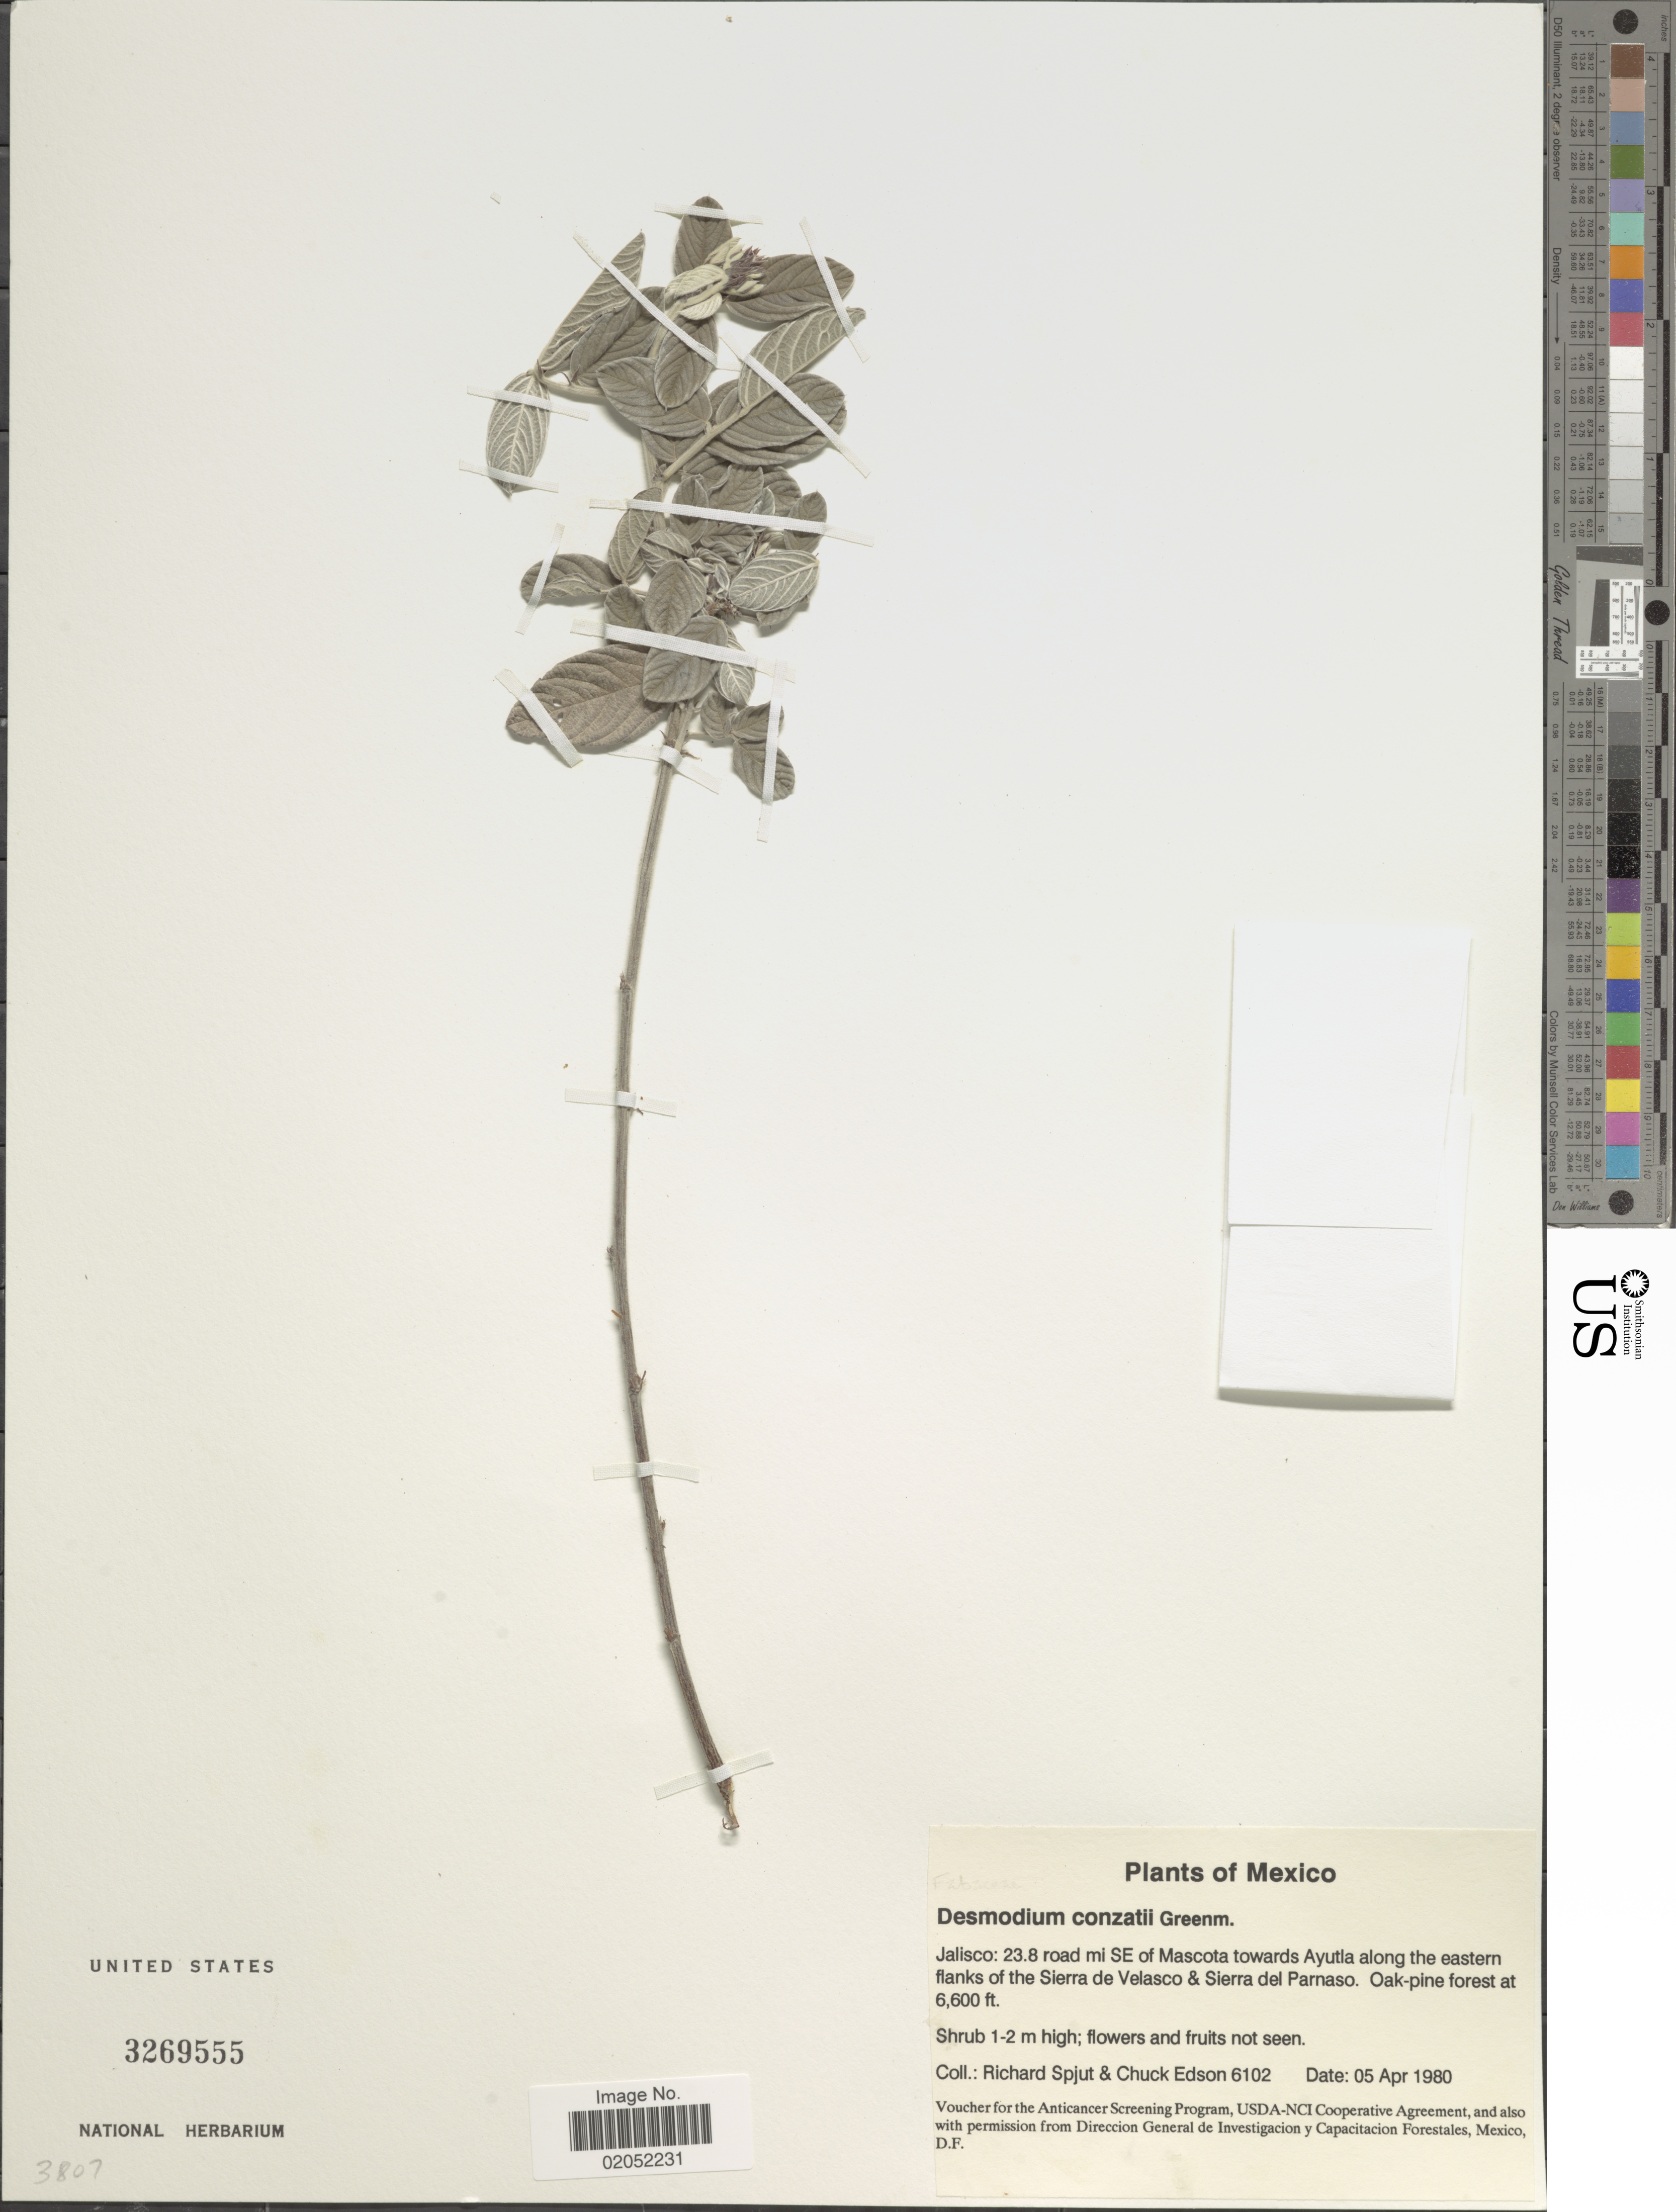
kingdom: Plantae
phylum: Tracheophyta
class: Magnoliopsida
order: Fabales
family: Fabaceae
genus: Desmodium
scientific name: Desmodium conzattii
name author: Greenm.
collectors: R. Spjut & C. Edson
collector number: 6102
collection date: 1980-04-05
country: Mexico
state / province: Jalisco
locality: Jalisco: 23.8 road mi SE of Mascota towards Ayutla along the eastern flanks of the Sierra de Velasco & Sierra del Parnaso.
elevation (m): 2012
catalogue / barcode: US 3269555